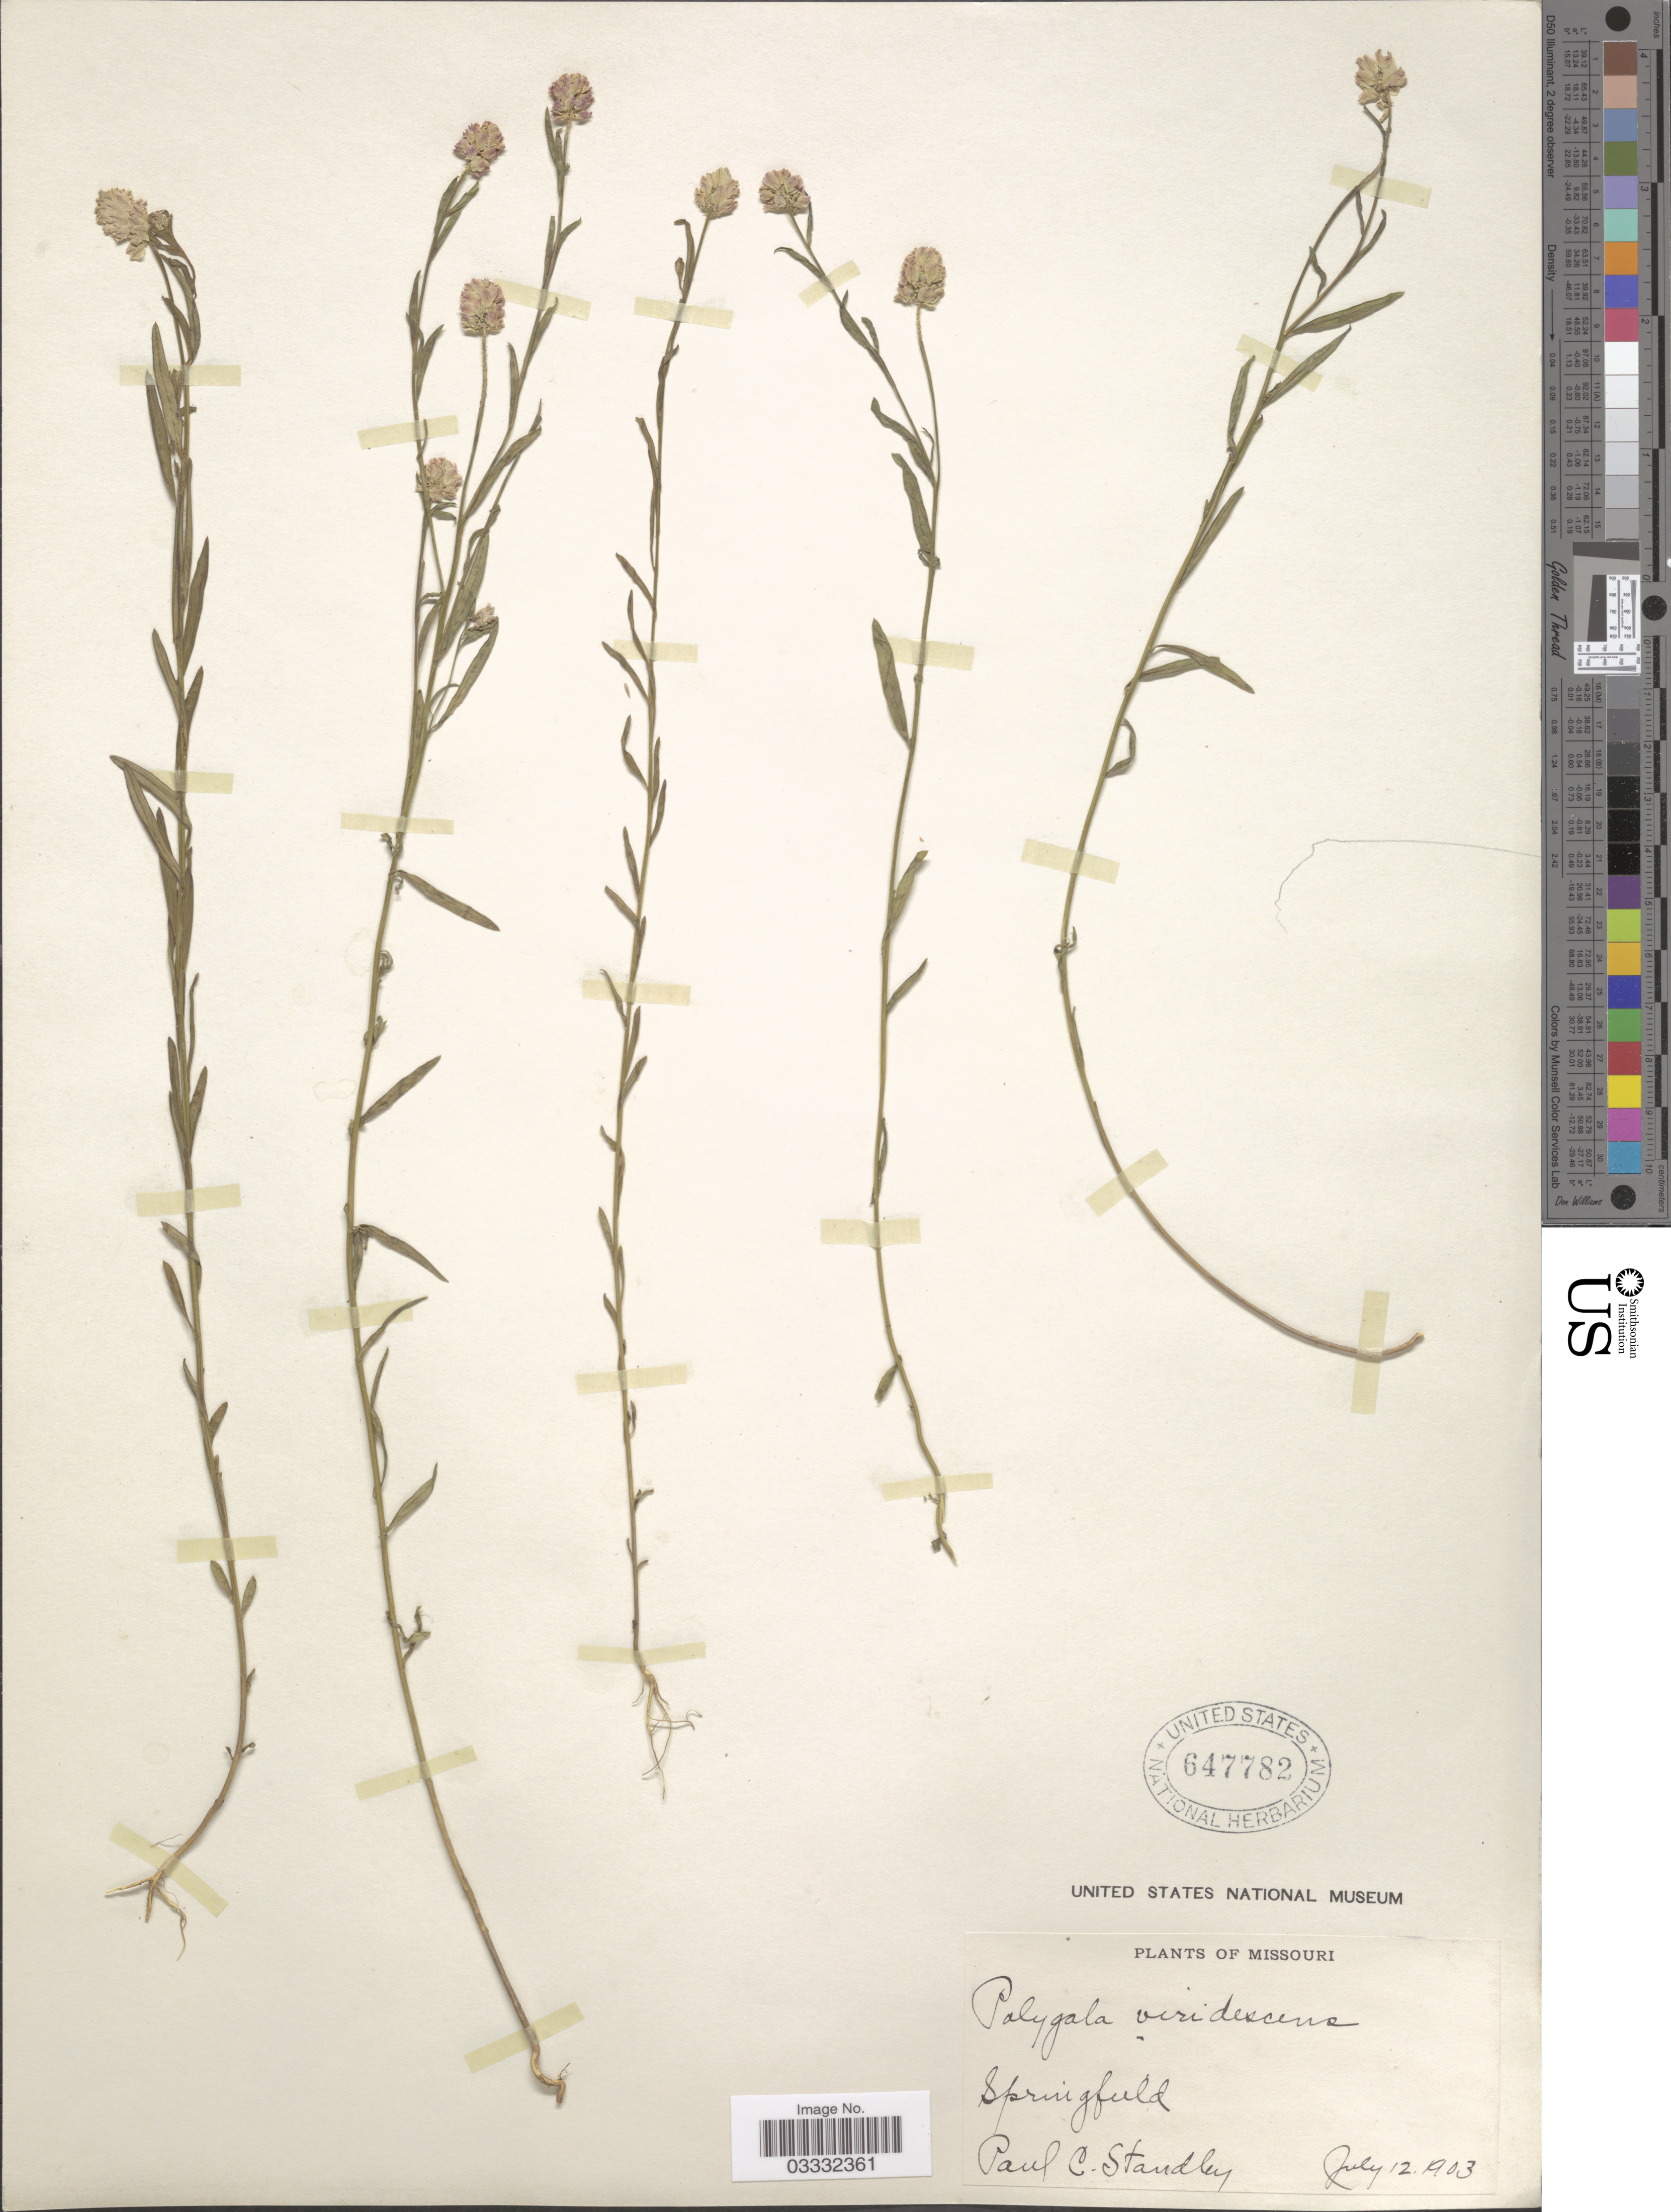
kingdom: Plantae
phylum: Tracheophyta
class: Magnoliopsida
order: Fabales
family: Polygalaceae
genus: Polygala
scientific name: Polygala sanguinea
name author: L.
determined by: Strong, Mark T., (BOT), Smithsonian Institution - National Museum of Natural History (UNITED STATES)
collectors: P. C. Standley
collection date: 1903-07-12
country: United States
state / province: Missouri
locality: Springfield.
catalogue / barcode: US 647782